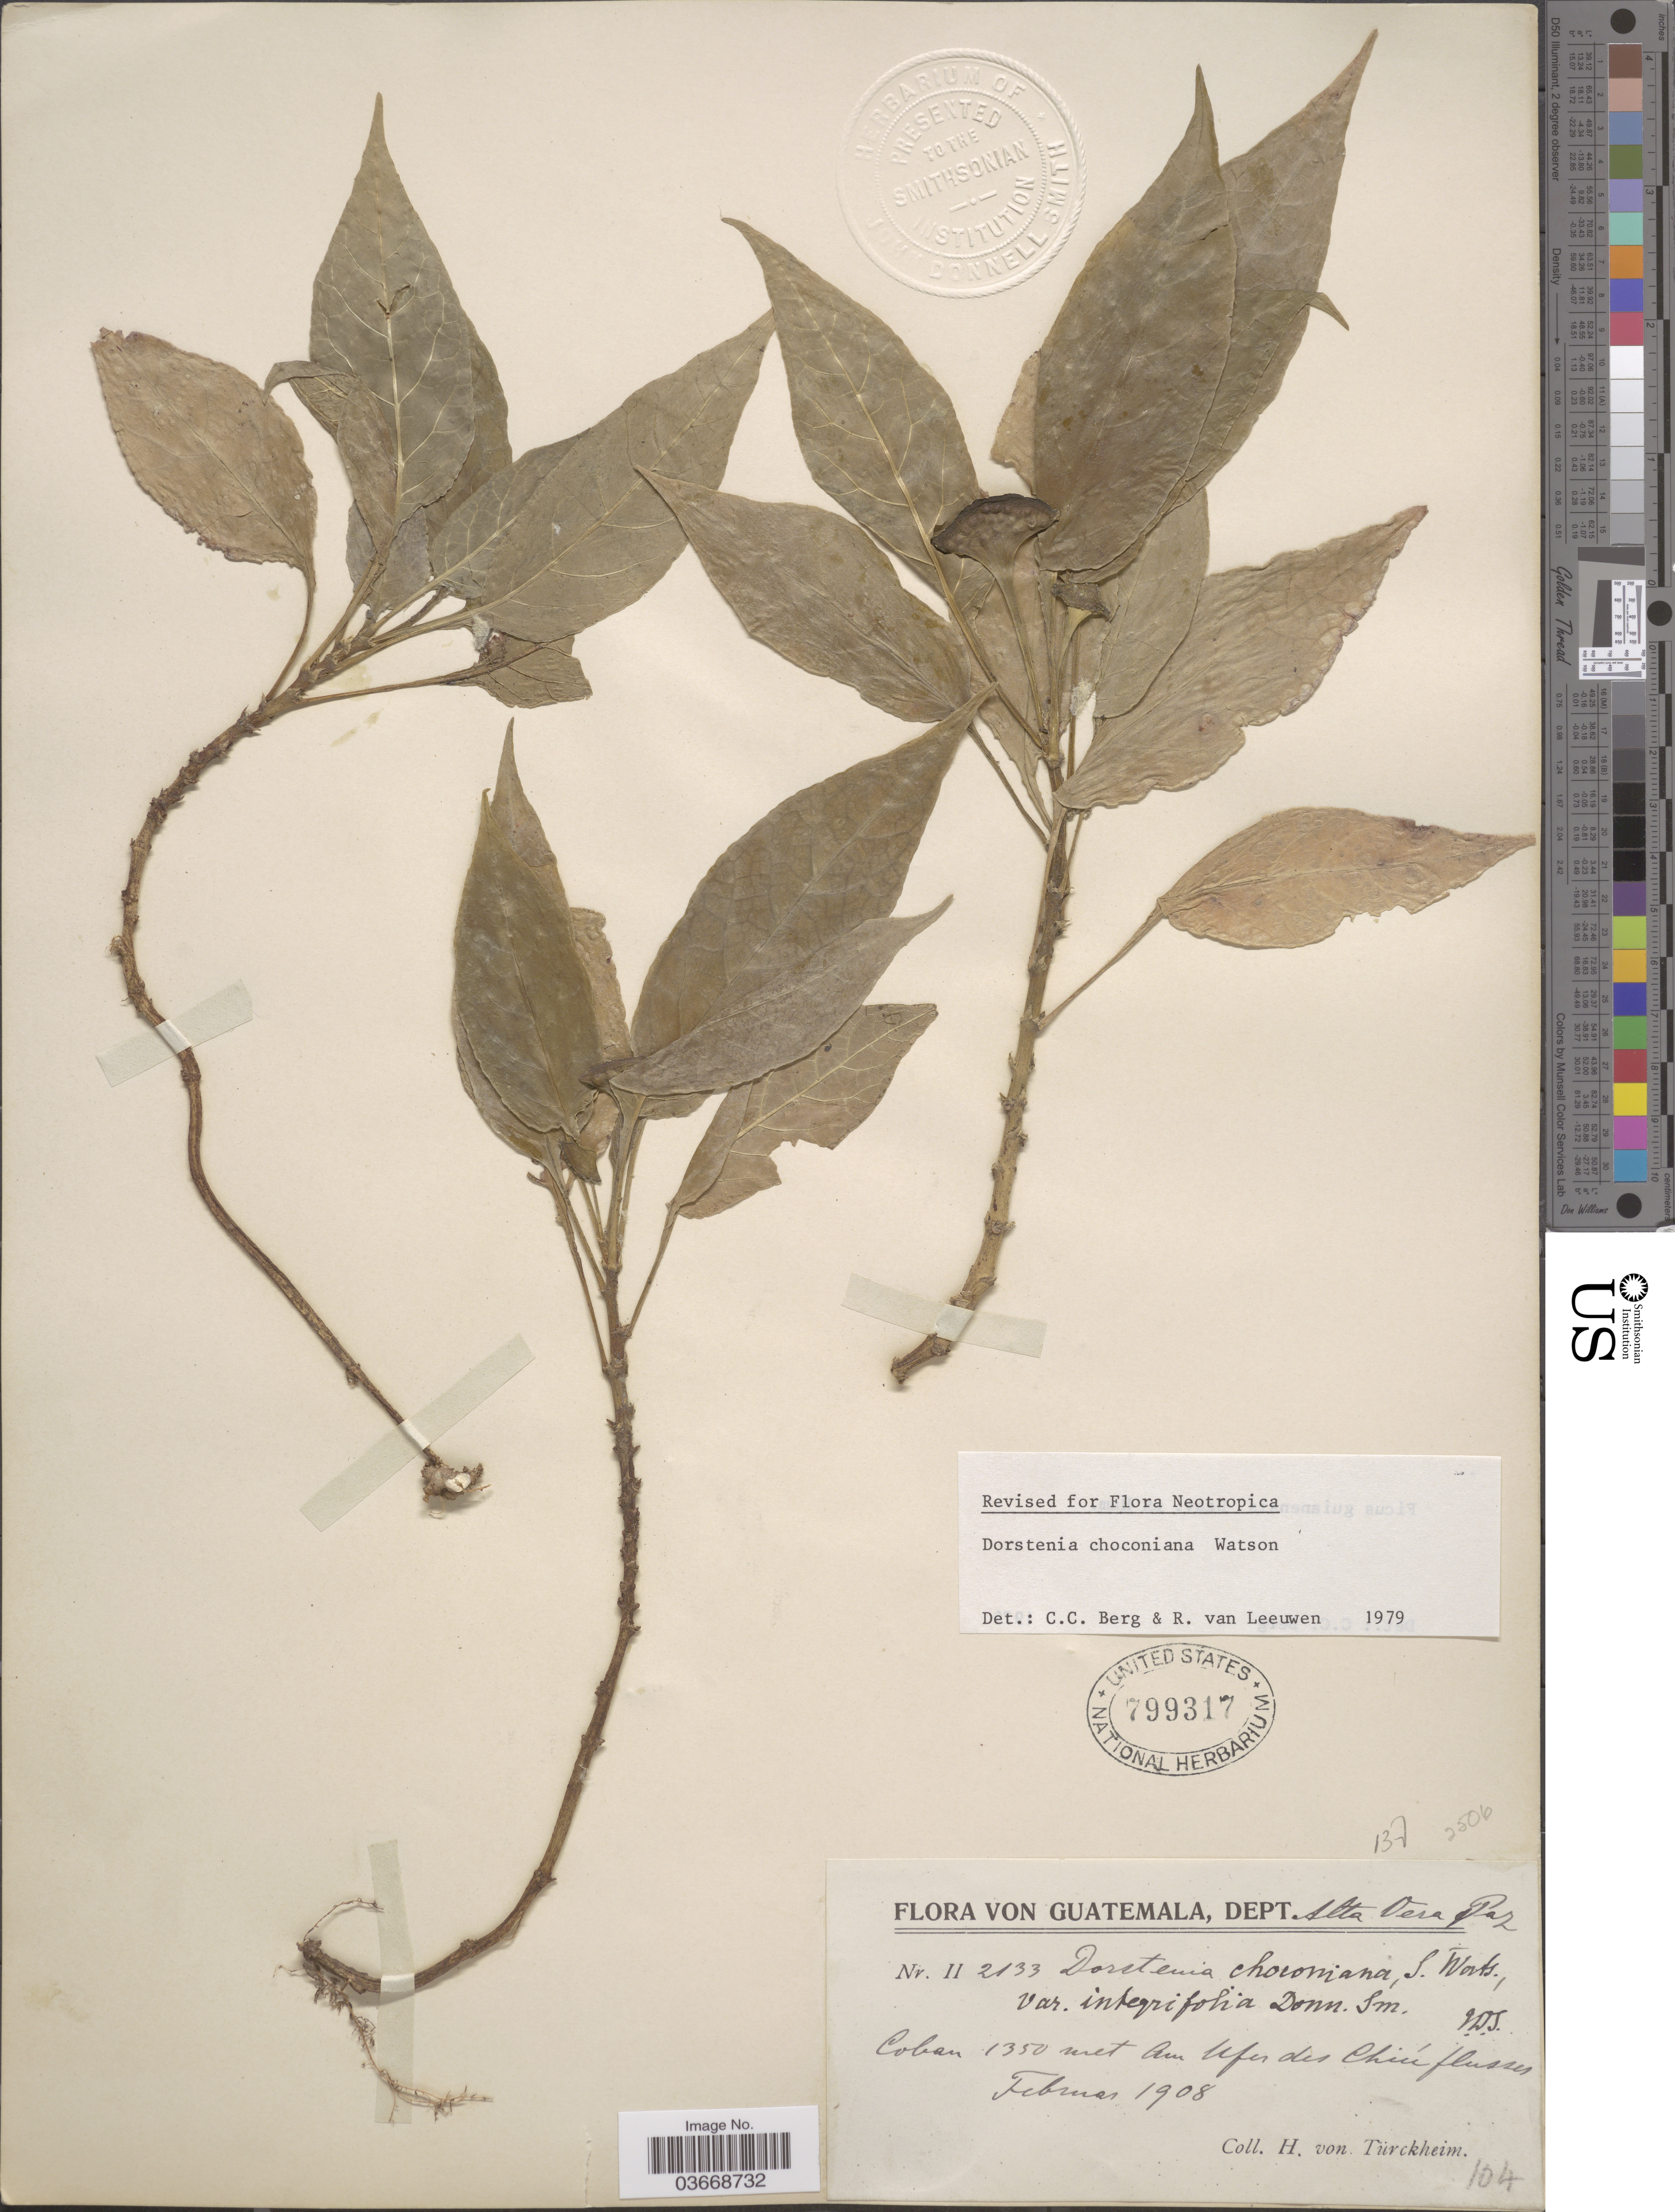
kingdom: Plantae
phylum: Tracheophyta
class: Magnoliopsida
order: Rosales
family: Moraceae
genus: Dorstenia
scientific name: Dorstenia choconiana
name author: S. Watson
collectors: H. von Türckheim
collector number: II2133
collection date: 1908-02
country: Guatemala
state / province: Alta Verapaz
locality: Dept. Alta Vera Paz. Coban. Am Ufer des Chínflusses.*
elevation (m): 1350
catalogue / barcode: US 799317